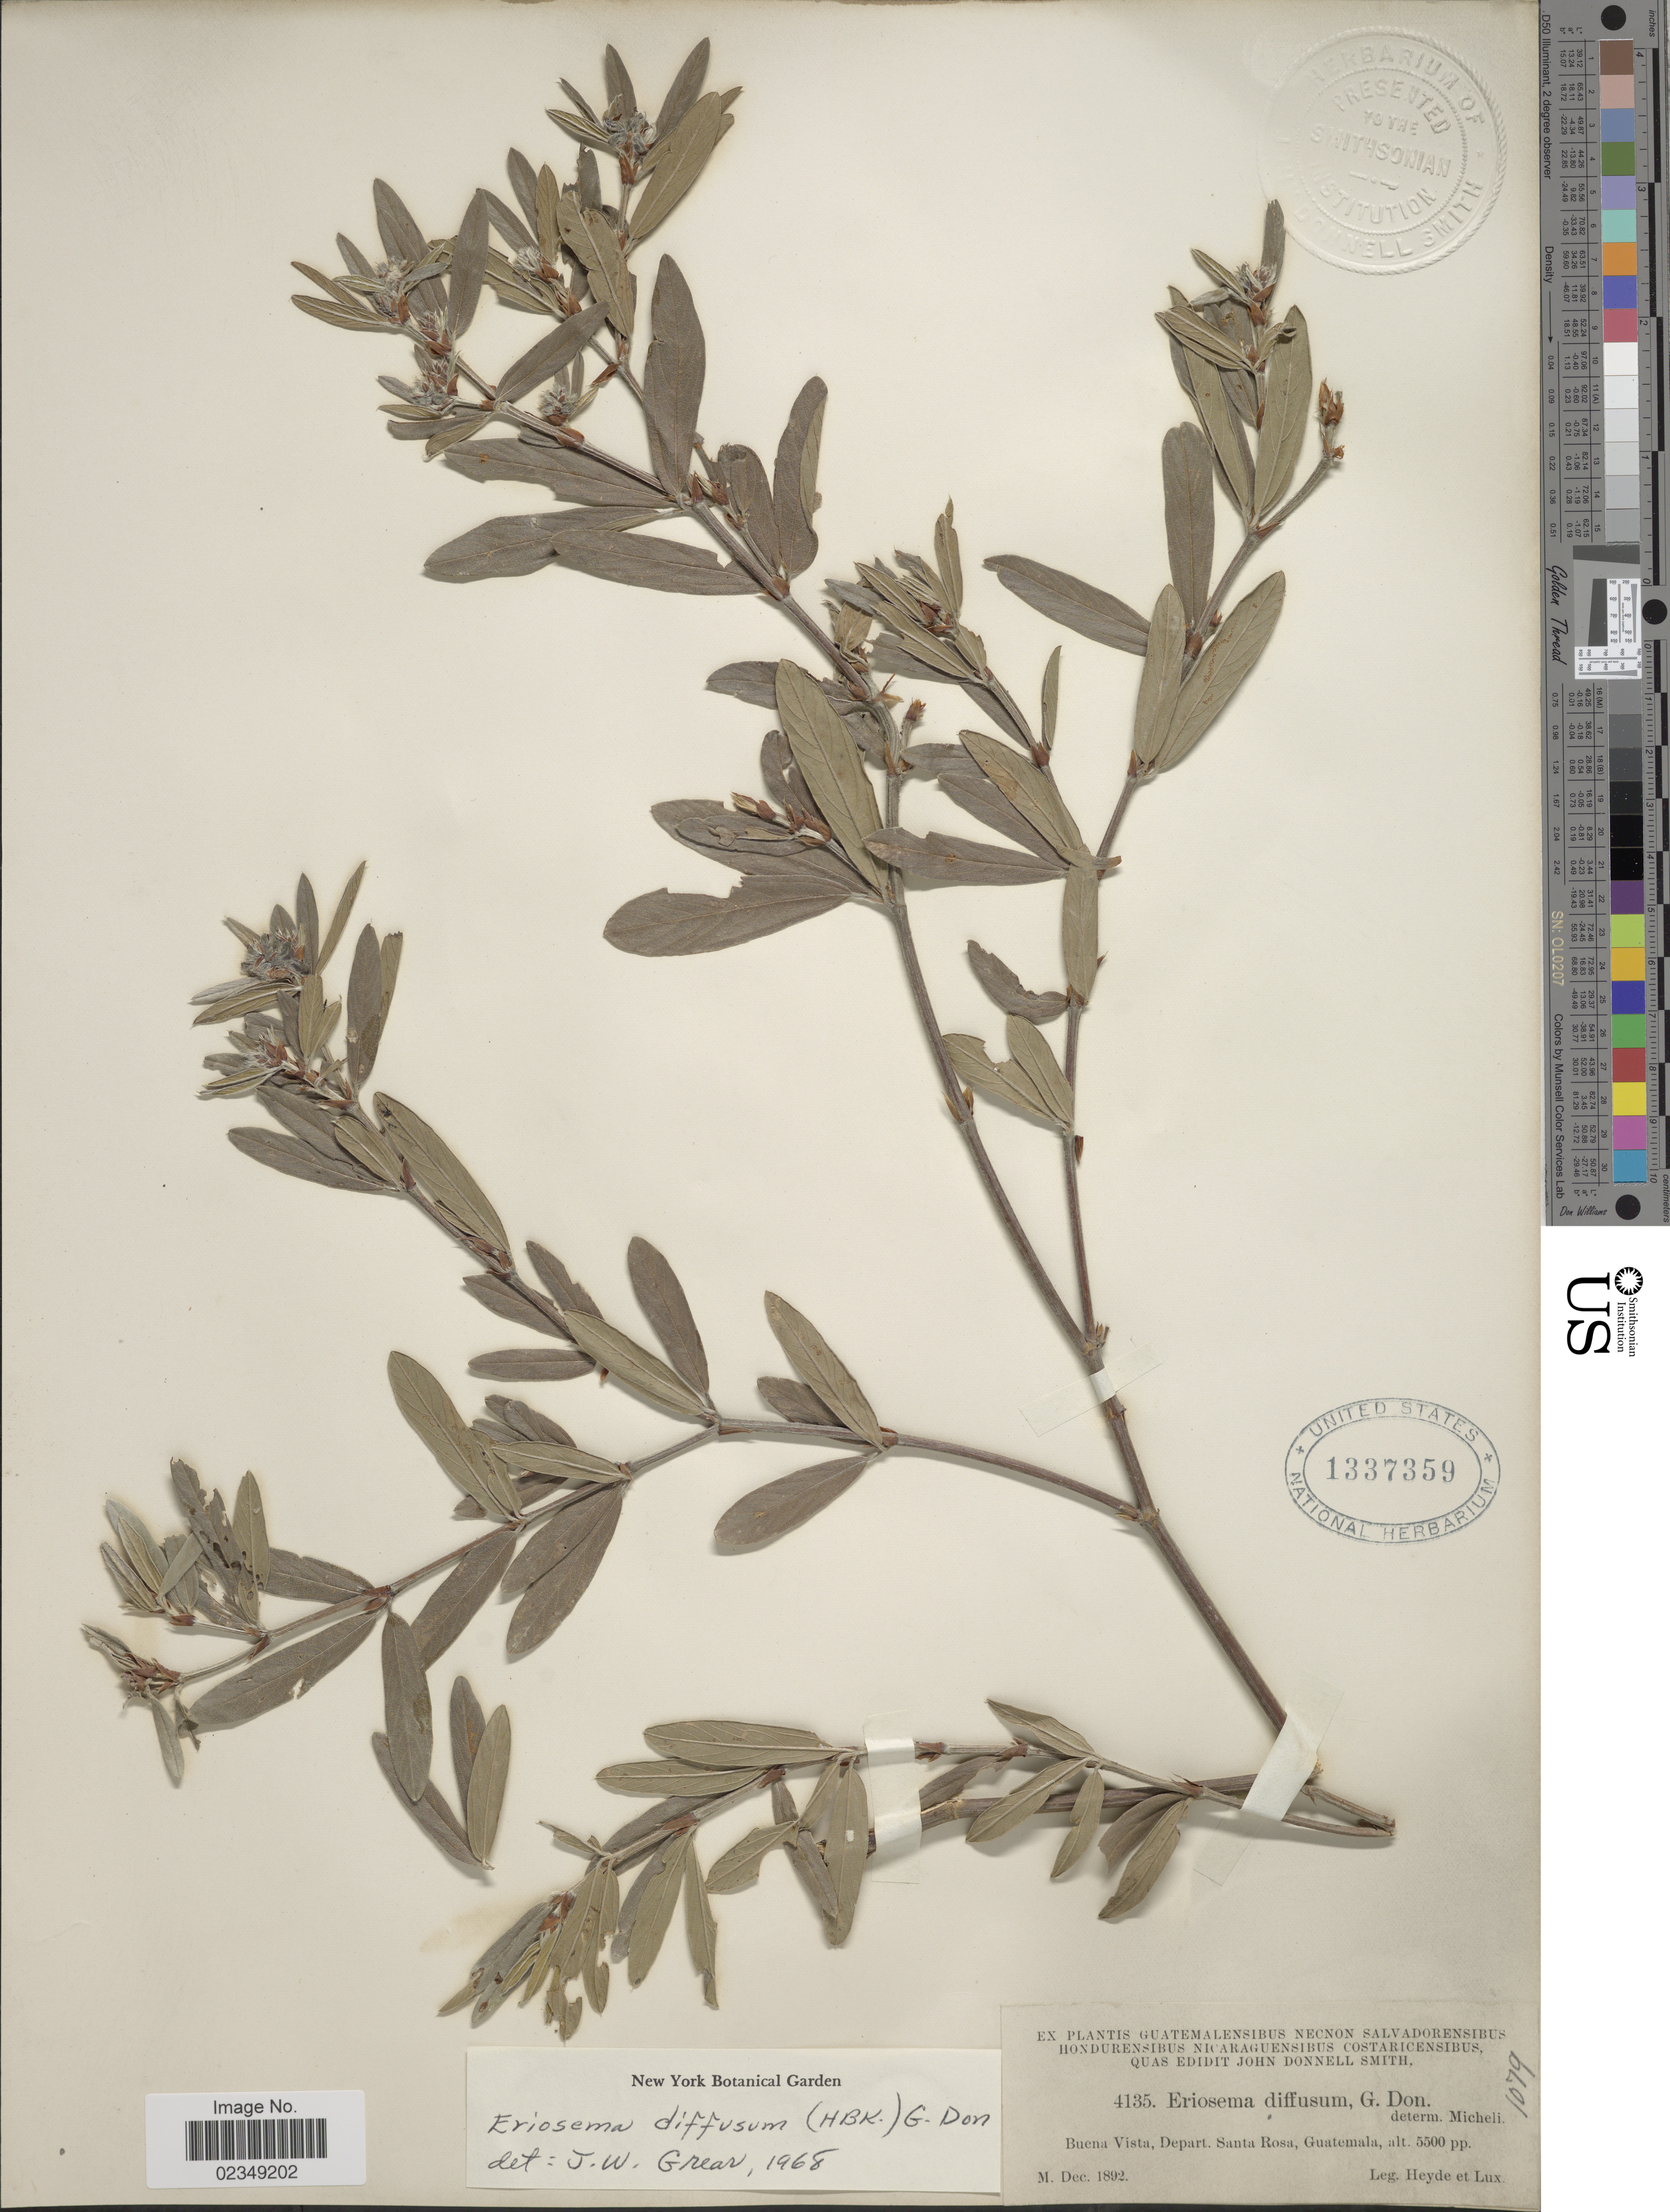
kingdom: Plantae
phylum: Tracheophyta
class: Magnoliopsida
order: Fabales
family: Fabaceae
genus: Eriosema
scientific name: Eriosema diffusum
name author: (Kunth) G. Don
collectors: Heyde & Lux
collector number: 4135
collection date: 1892-12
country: Guatemala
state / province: Santa Rosa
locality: Buena Vista, Depart. Santa Rosa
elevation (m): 1676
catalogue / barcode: US 1337359